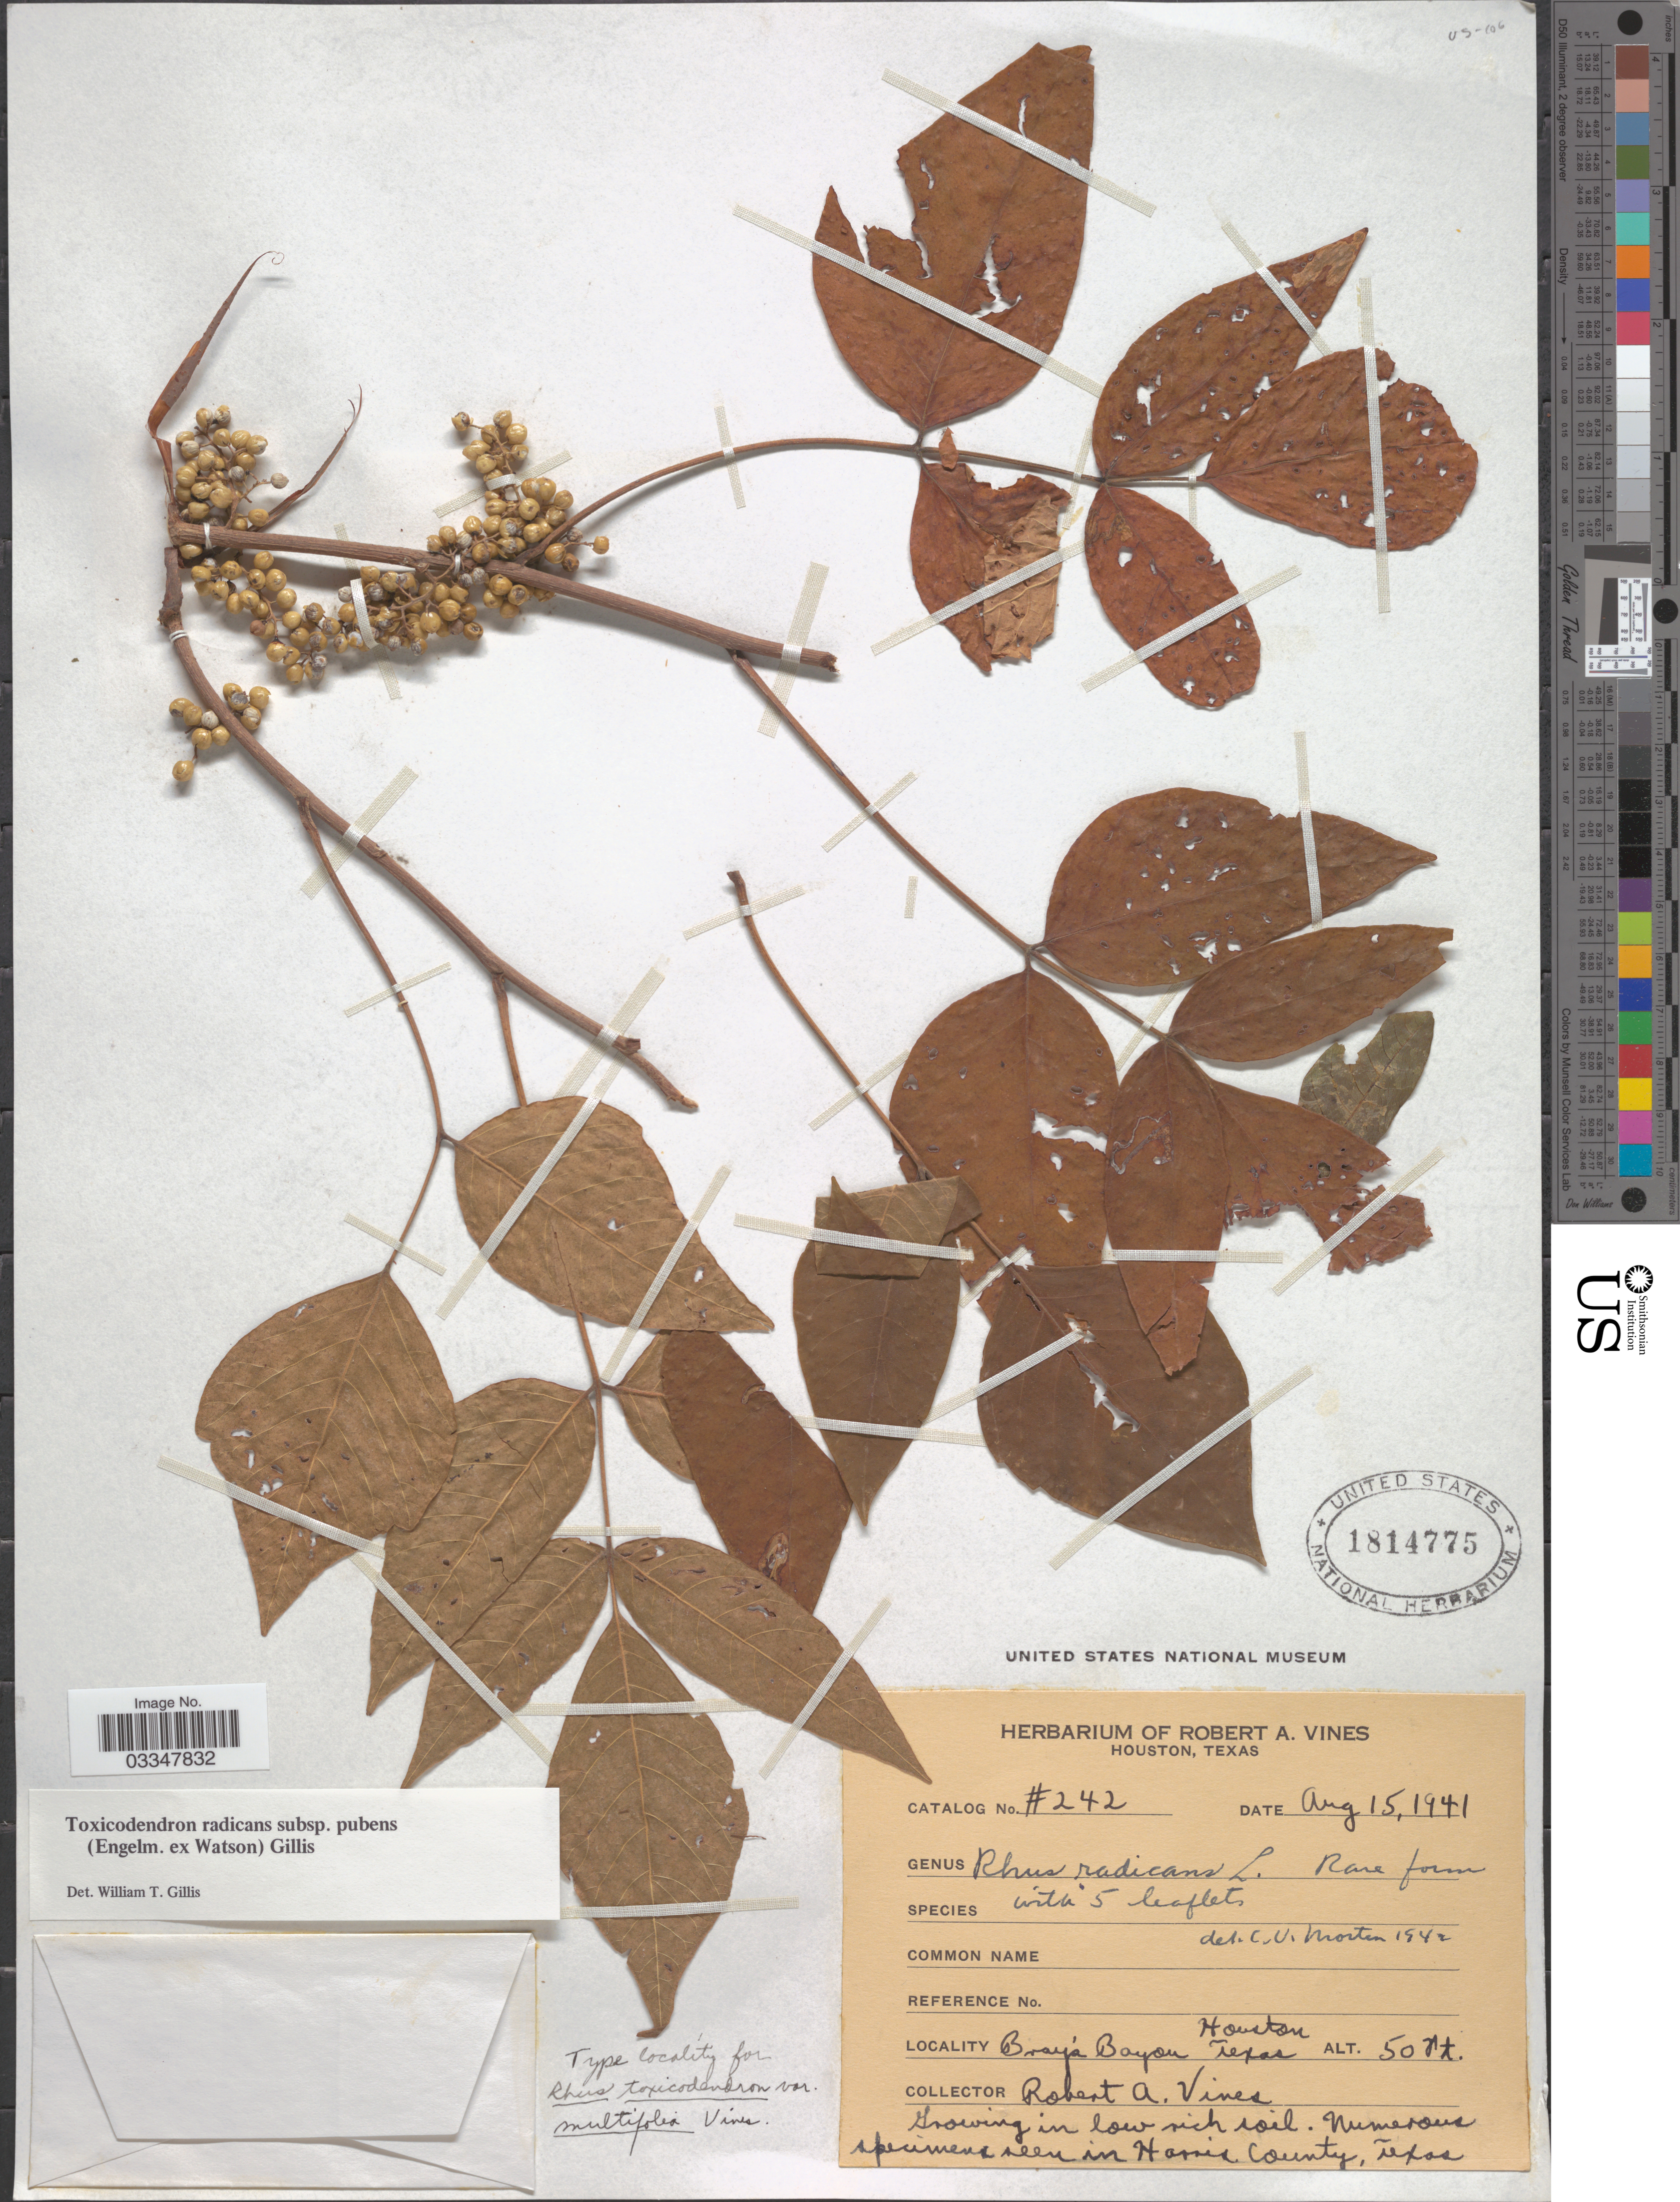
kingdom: Plantae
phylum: Tracheophyta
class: Magnoliopsida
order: Sapindales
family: Anacardiaceae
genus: Toxicodendron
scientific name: Toxicodendron radicans subsp. pubens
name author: (Engelm. ex S. Watson) Gillis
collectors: R. Vines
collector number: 242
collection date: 1941-08-15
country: United States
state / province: Texas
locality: Bray's Bayou, Houston.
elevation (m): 15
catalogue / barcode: US 1814775